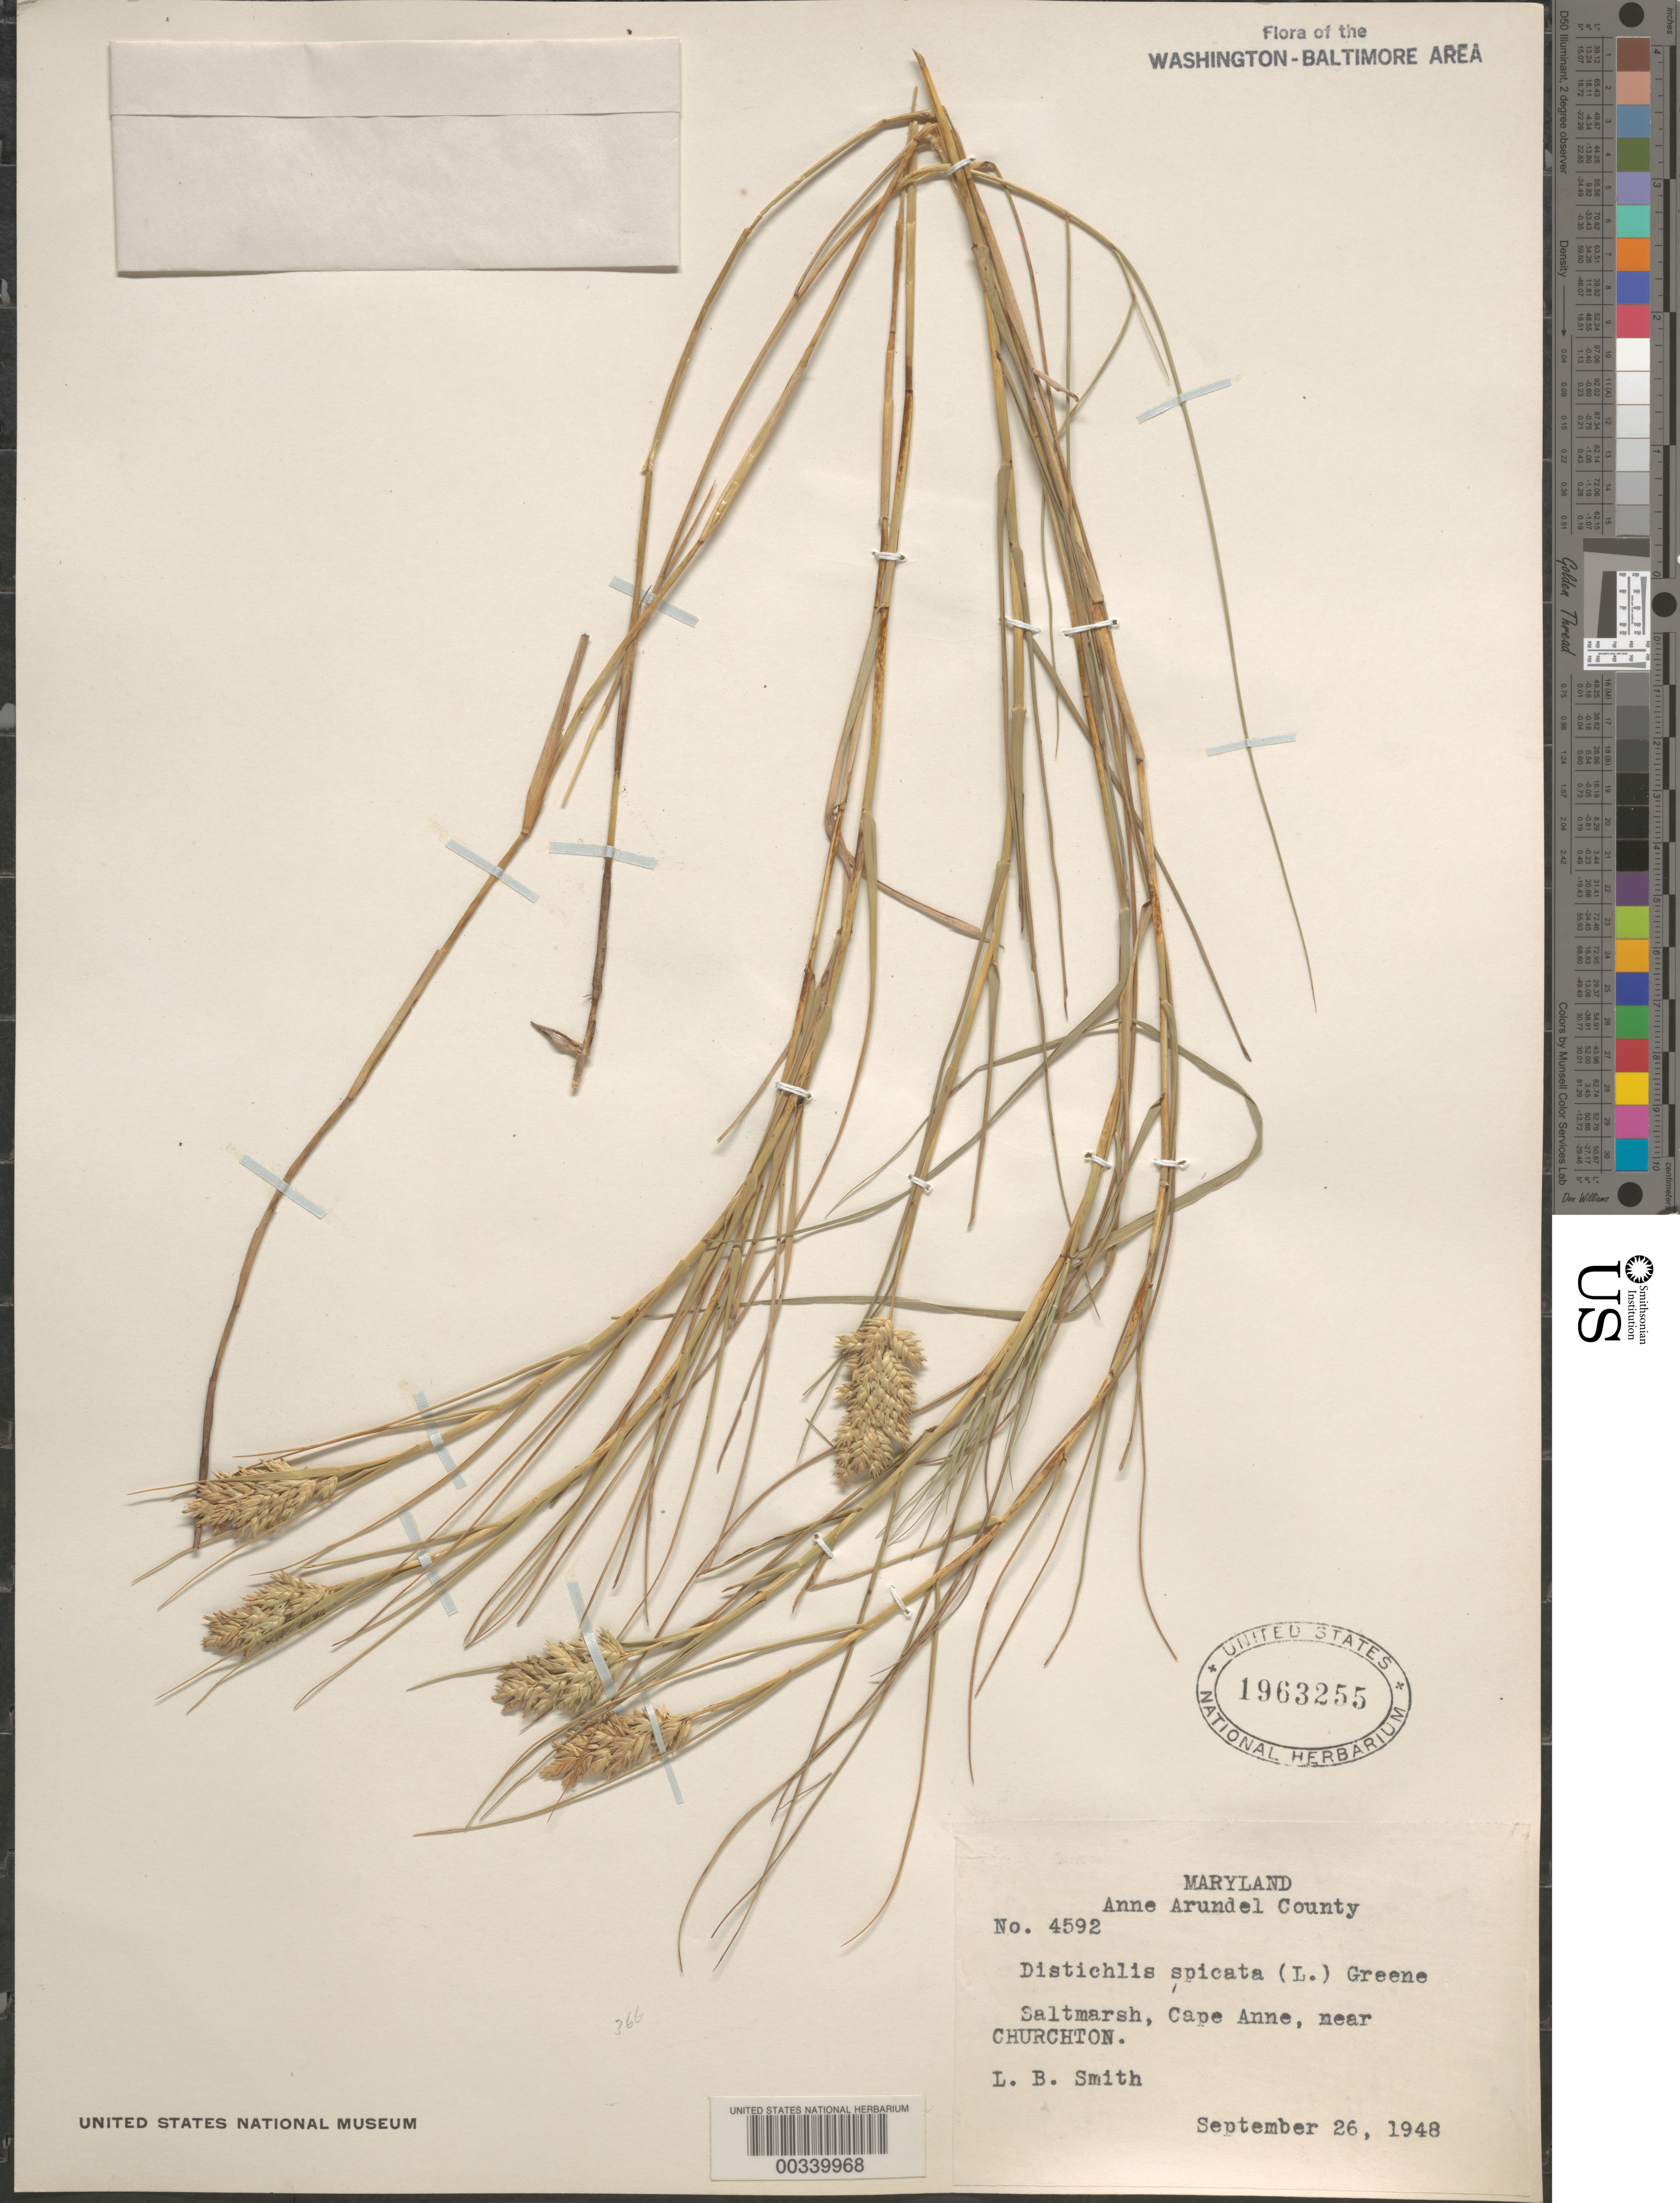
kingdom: Plantae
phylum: Tracheophyta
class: Liliopsida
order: Poales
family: Poaceae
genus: Distichlis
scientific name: Distichlis spicata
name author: (L.) Greene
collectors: L. Smith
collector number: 4592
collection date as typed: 26 Sep 1948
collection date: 1948-09-26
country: United States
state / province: Maryland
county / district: Anne Arundel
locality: Cape Anne, near Churchton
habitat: Salt marsh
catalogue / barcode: US 1963255